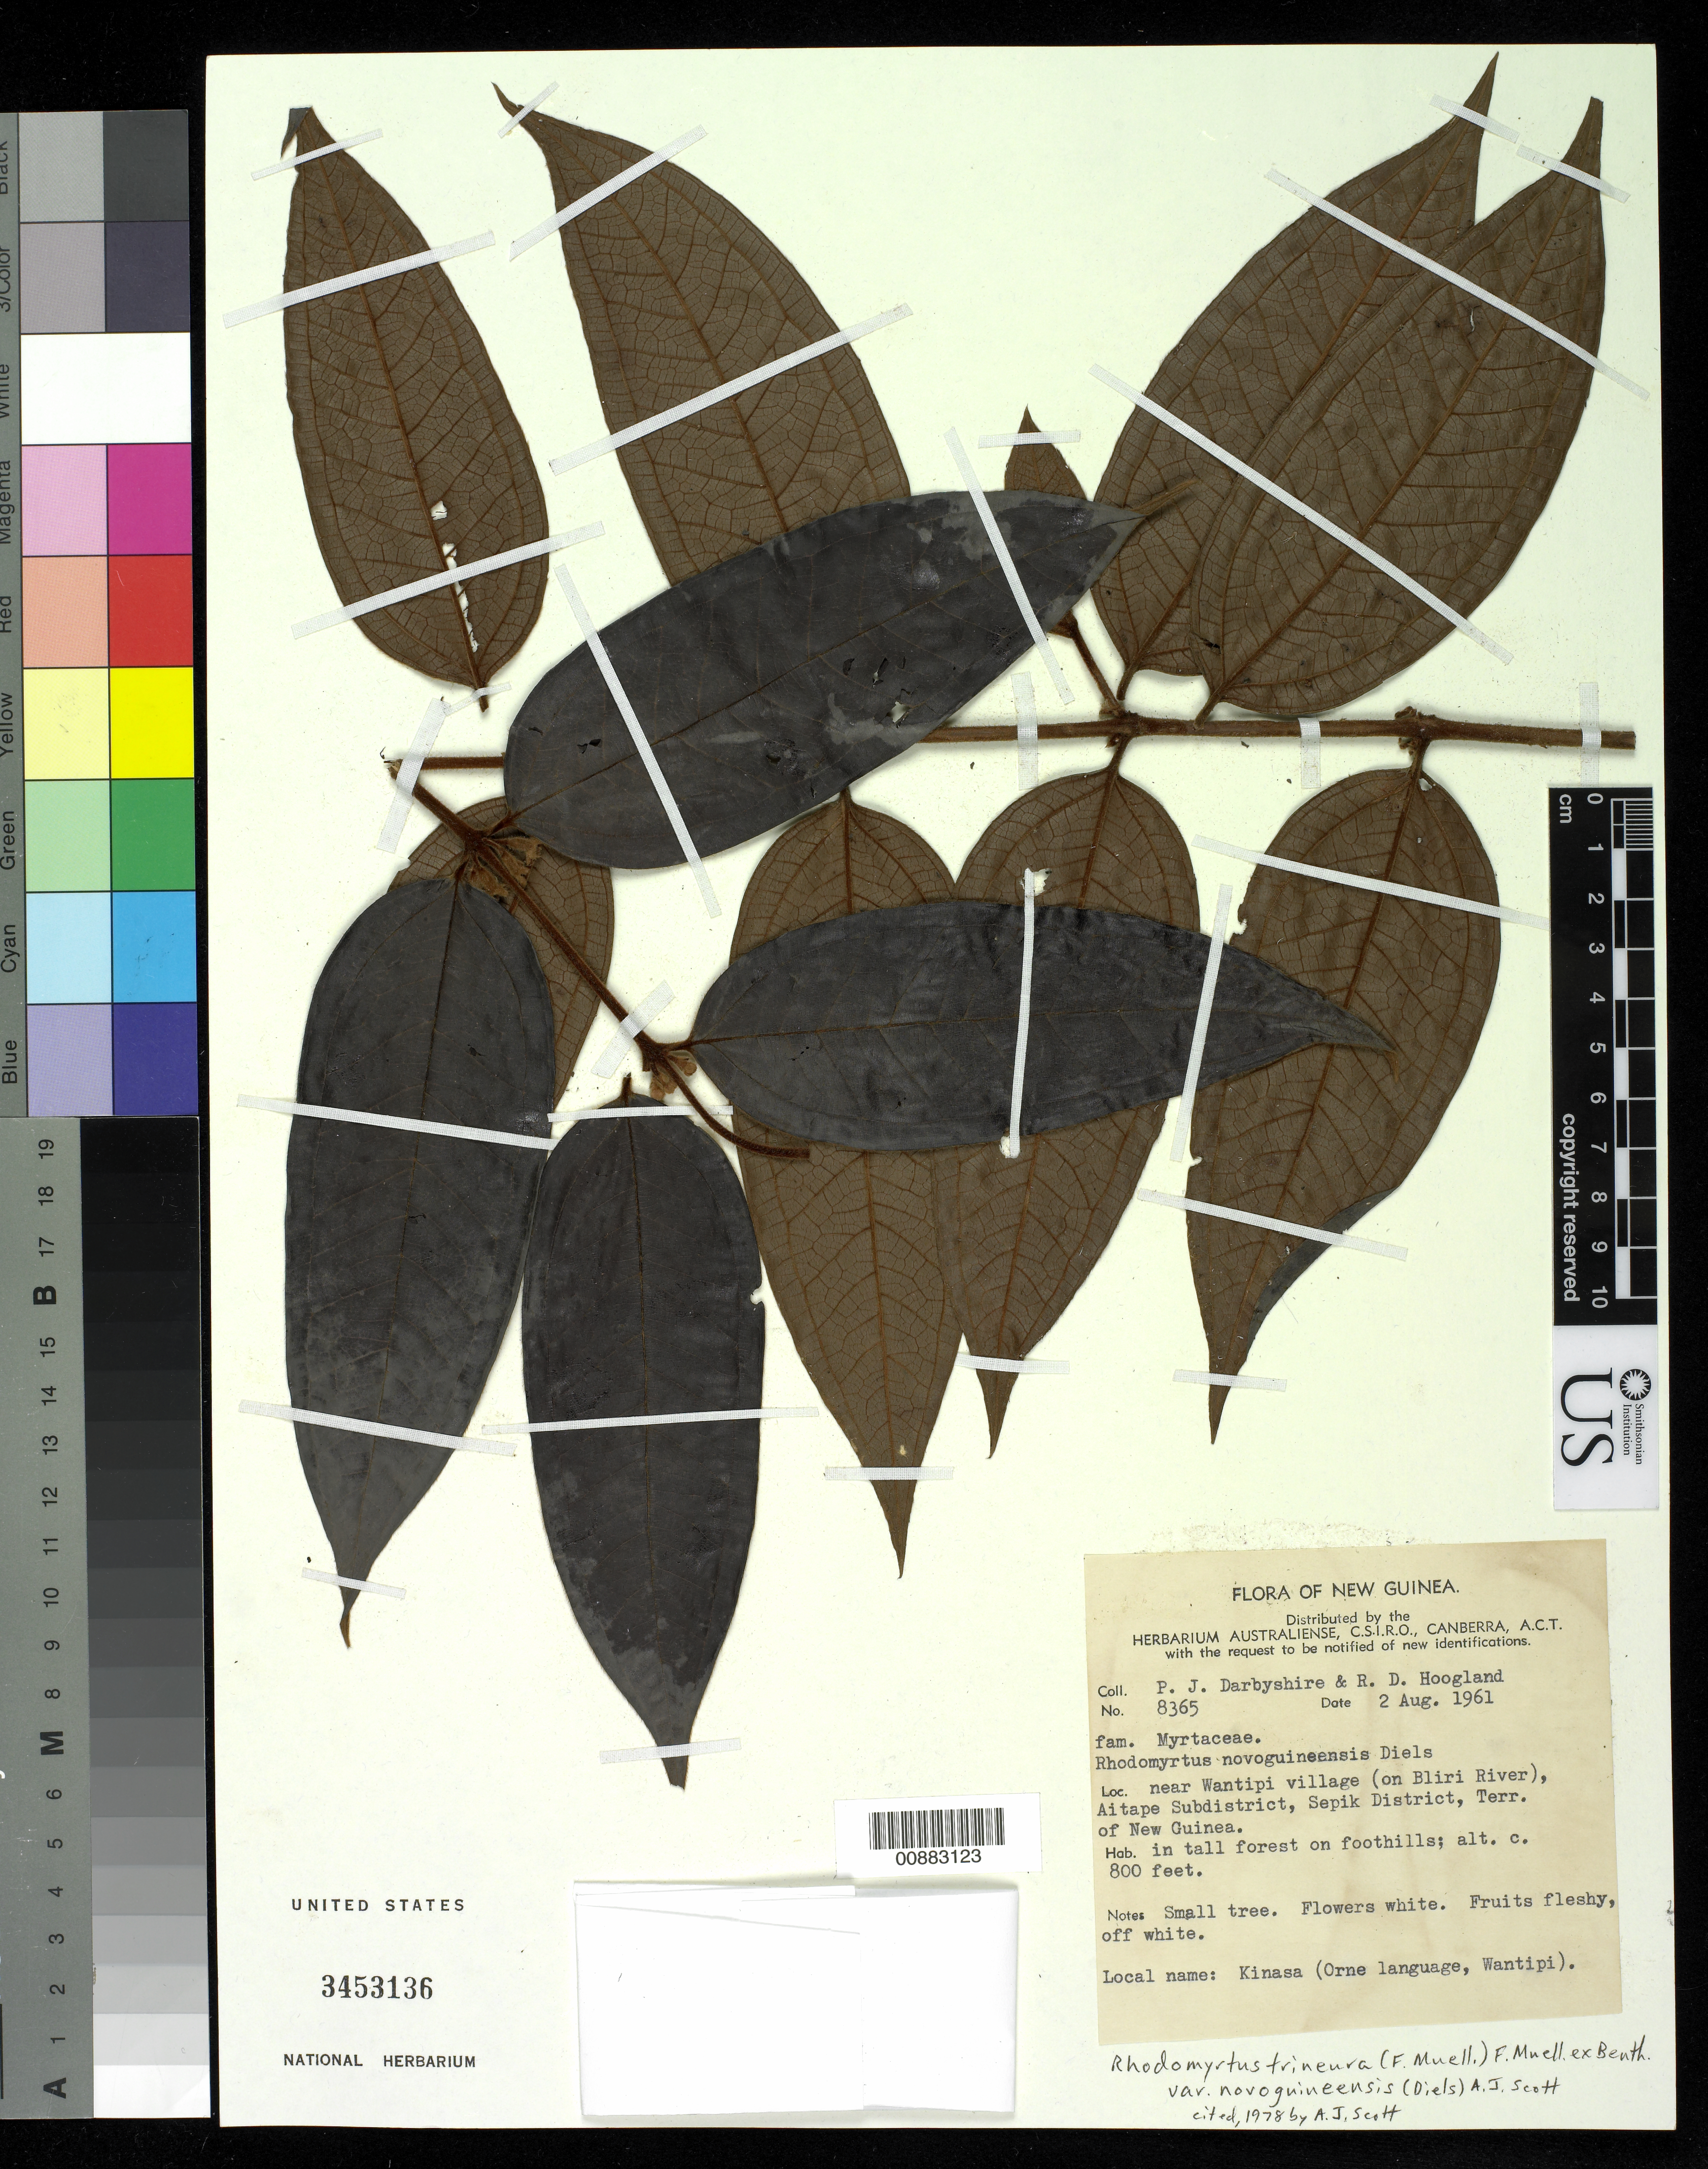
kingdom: Plantae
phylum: Tracheophyta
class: Magnoliopsida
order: Myrtales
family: Myrtaceae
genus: Rhodomyrtus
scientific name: Rhodomyrtus trineura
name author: (F. Muell.) Benth.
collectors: P. Darbyshire & R. D. Hoogland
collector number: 8365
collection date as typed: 02 Aug 1961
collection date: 1961-08-02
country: Papua New Guinea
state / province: Sandaun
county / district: Aitape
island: New Guinea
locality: Near Wantipi village. (on Bliri River) Aitape subdistrict, Sepik district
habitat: in tall forest on foothills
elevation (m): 244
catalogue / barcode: US 3453136